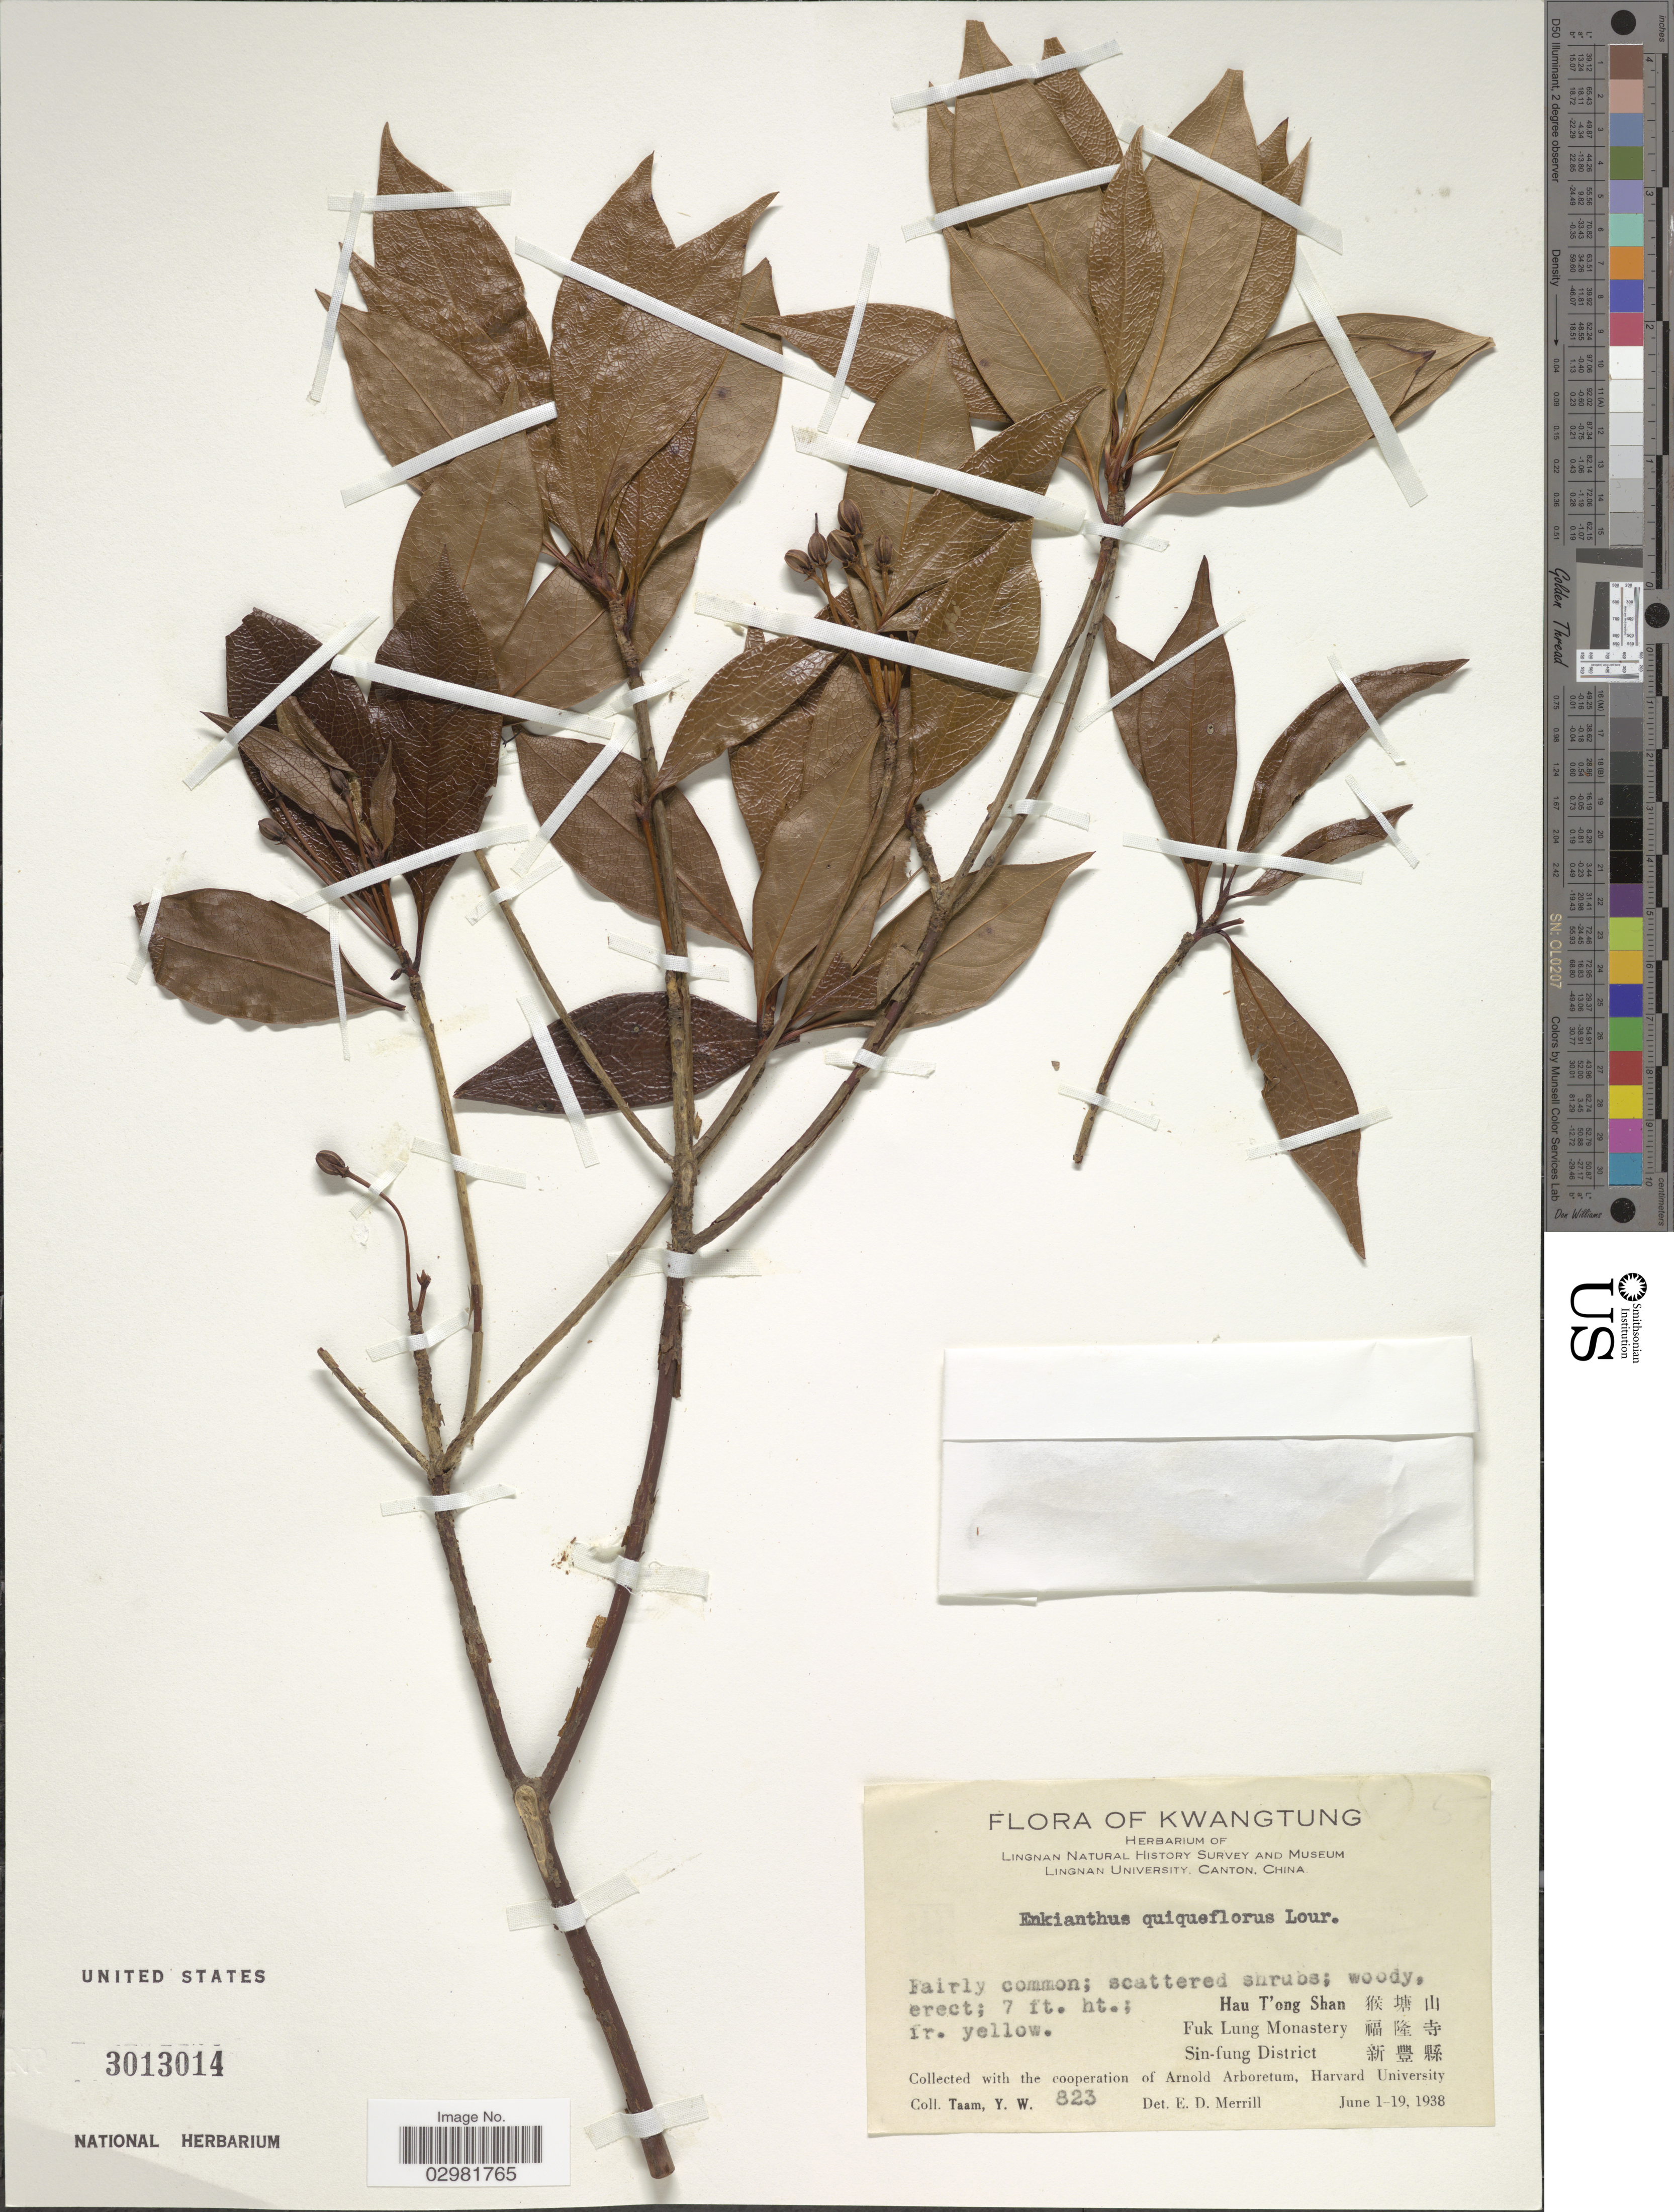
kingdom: Plantae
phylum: Tracheophyta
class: Magnoliopsida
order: Ericales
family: Ericaceae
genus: Enkianthus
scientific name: Enkianthus quinqueflorus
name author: Lour.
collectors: Y. W. Taam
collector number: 823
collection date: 1938-06-01/1938-06-19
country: China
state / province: Guangdong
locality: Kwangtung. Hau T'ong Shan. Fuk Lung Monastery, Sin-fung District.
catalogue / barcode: US 3013014